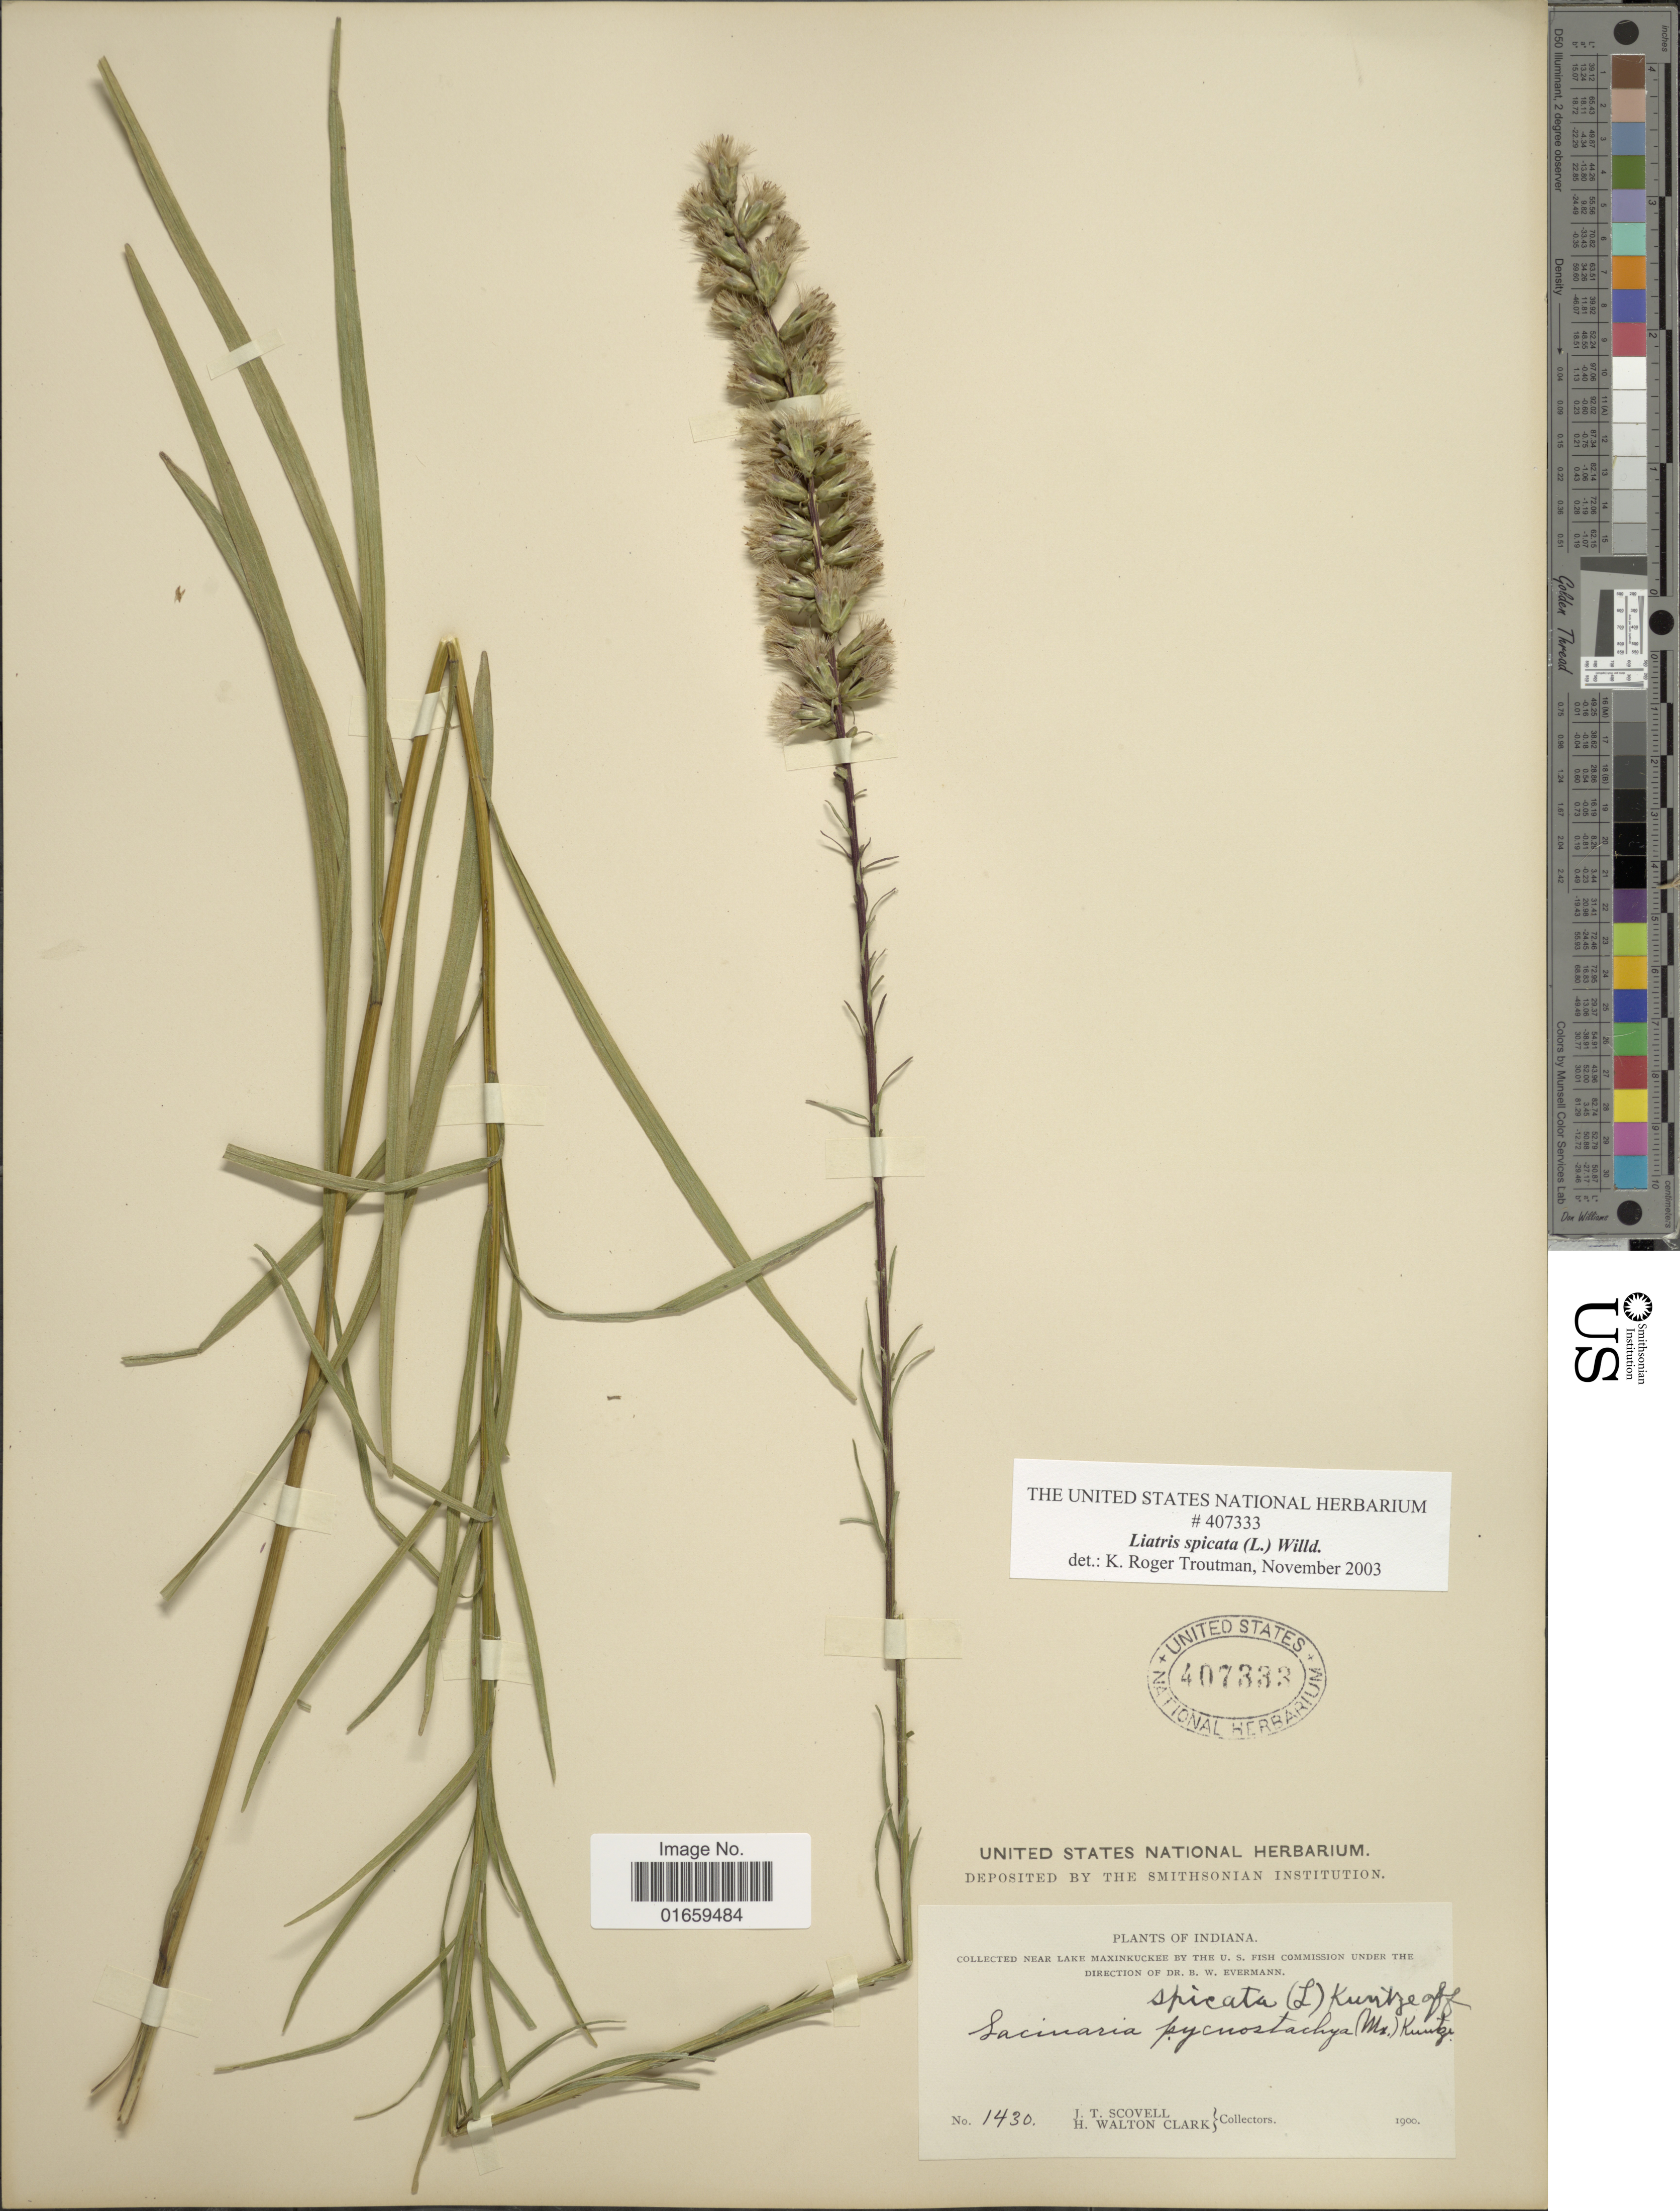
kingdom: Plantae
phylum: Tracheophyta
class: Magnoliopsida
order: Asterales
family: Asteraceae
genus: Liatris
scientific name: Liatris spicata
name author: (L.) Willd.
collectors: J. T. Scovell & H. W. Clark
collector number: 1430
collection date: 1900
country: United States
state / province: Indiana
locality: Near Lake Maxinkuckee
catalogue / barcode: US 407333